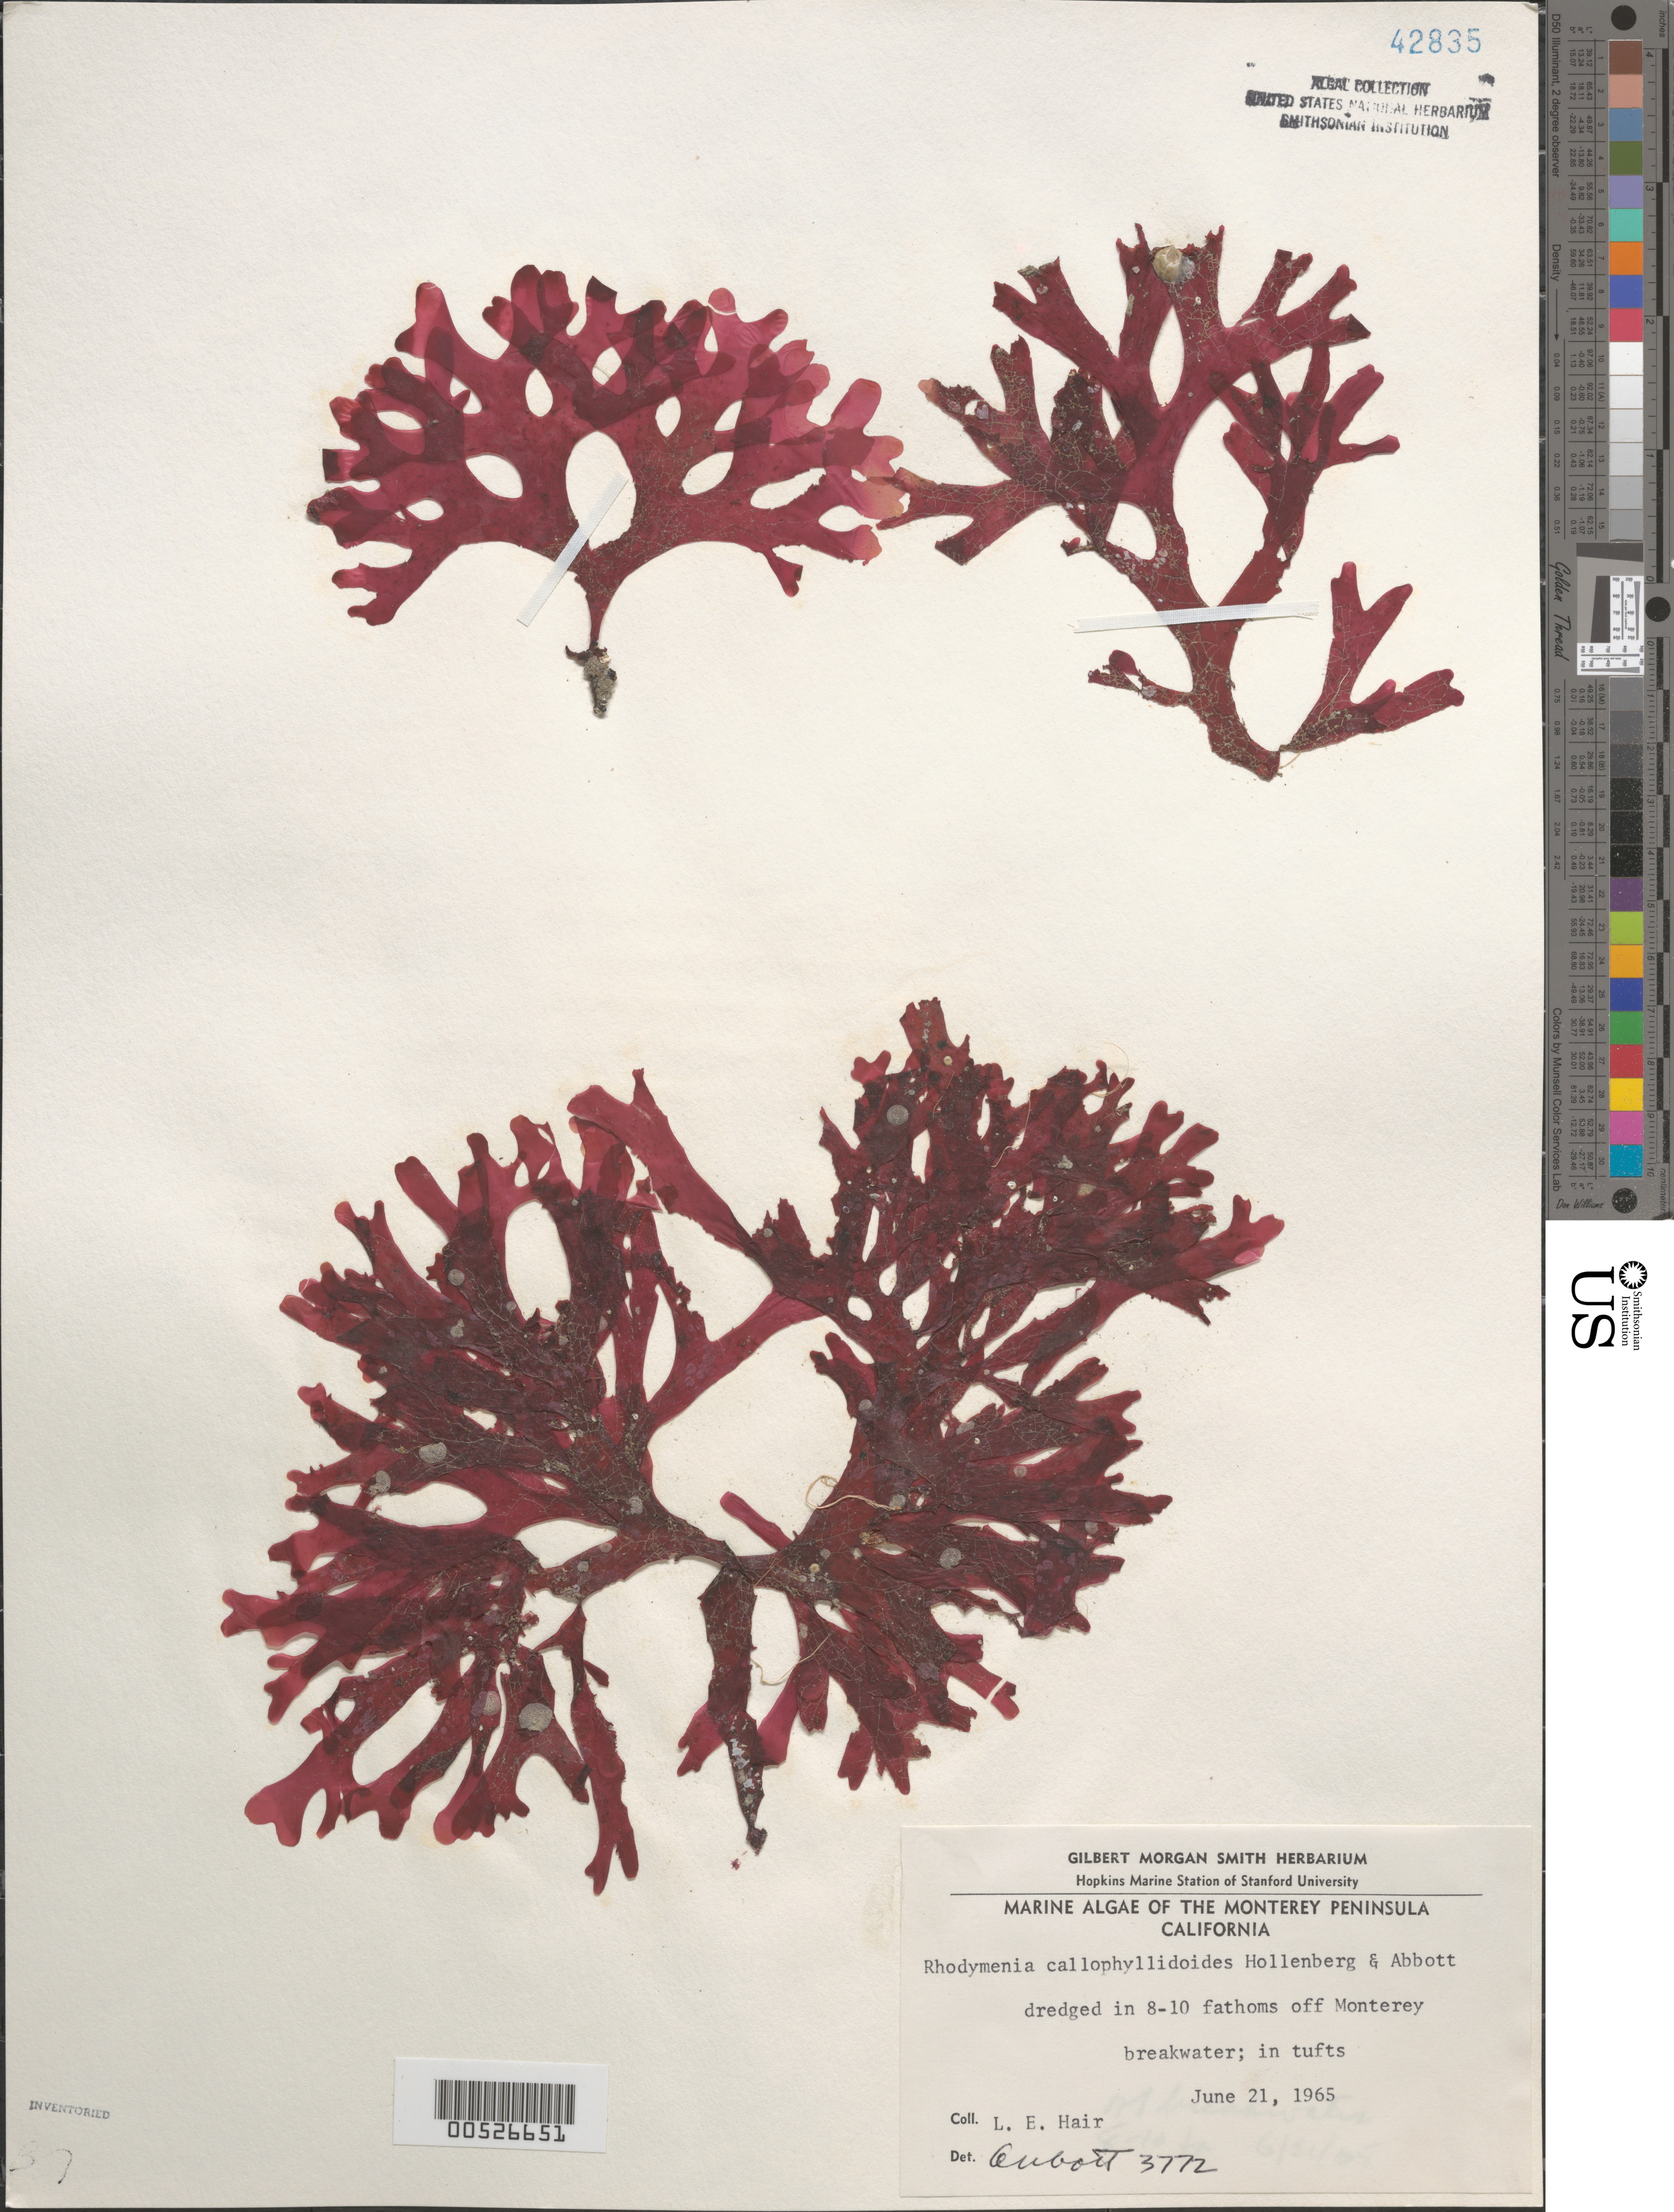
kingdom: Plantae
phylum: Rhodophyta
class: Florideophyceae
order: Rhodymeniales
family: Rhodymeniaceae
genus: Rhodymenia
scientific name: Rhodymenia callophyllidoides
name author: Hollenb. & I.A. Abbott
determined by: Abbott, Isabella A.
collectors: L. Hair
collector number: IAA 3772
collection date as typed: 21 Jun 1965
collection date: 1965-06-21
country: United States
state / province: California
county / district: Monterey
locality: Off Monterey breakwater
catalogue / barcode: US 42835